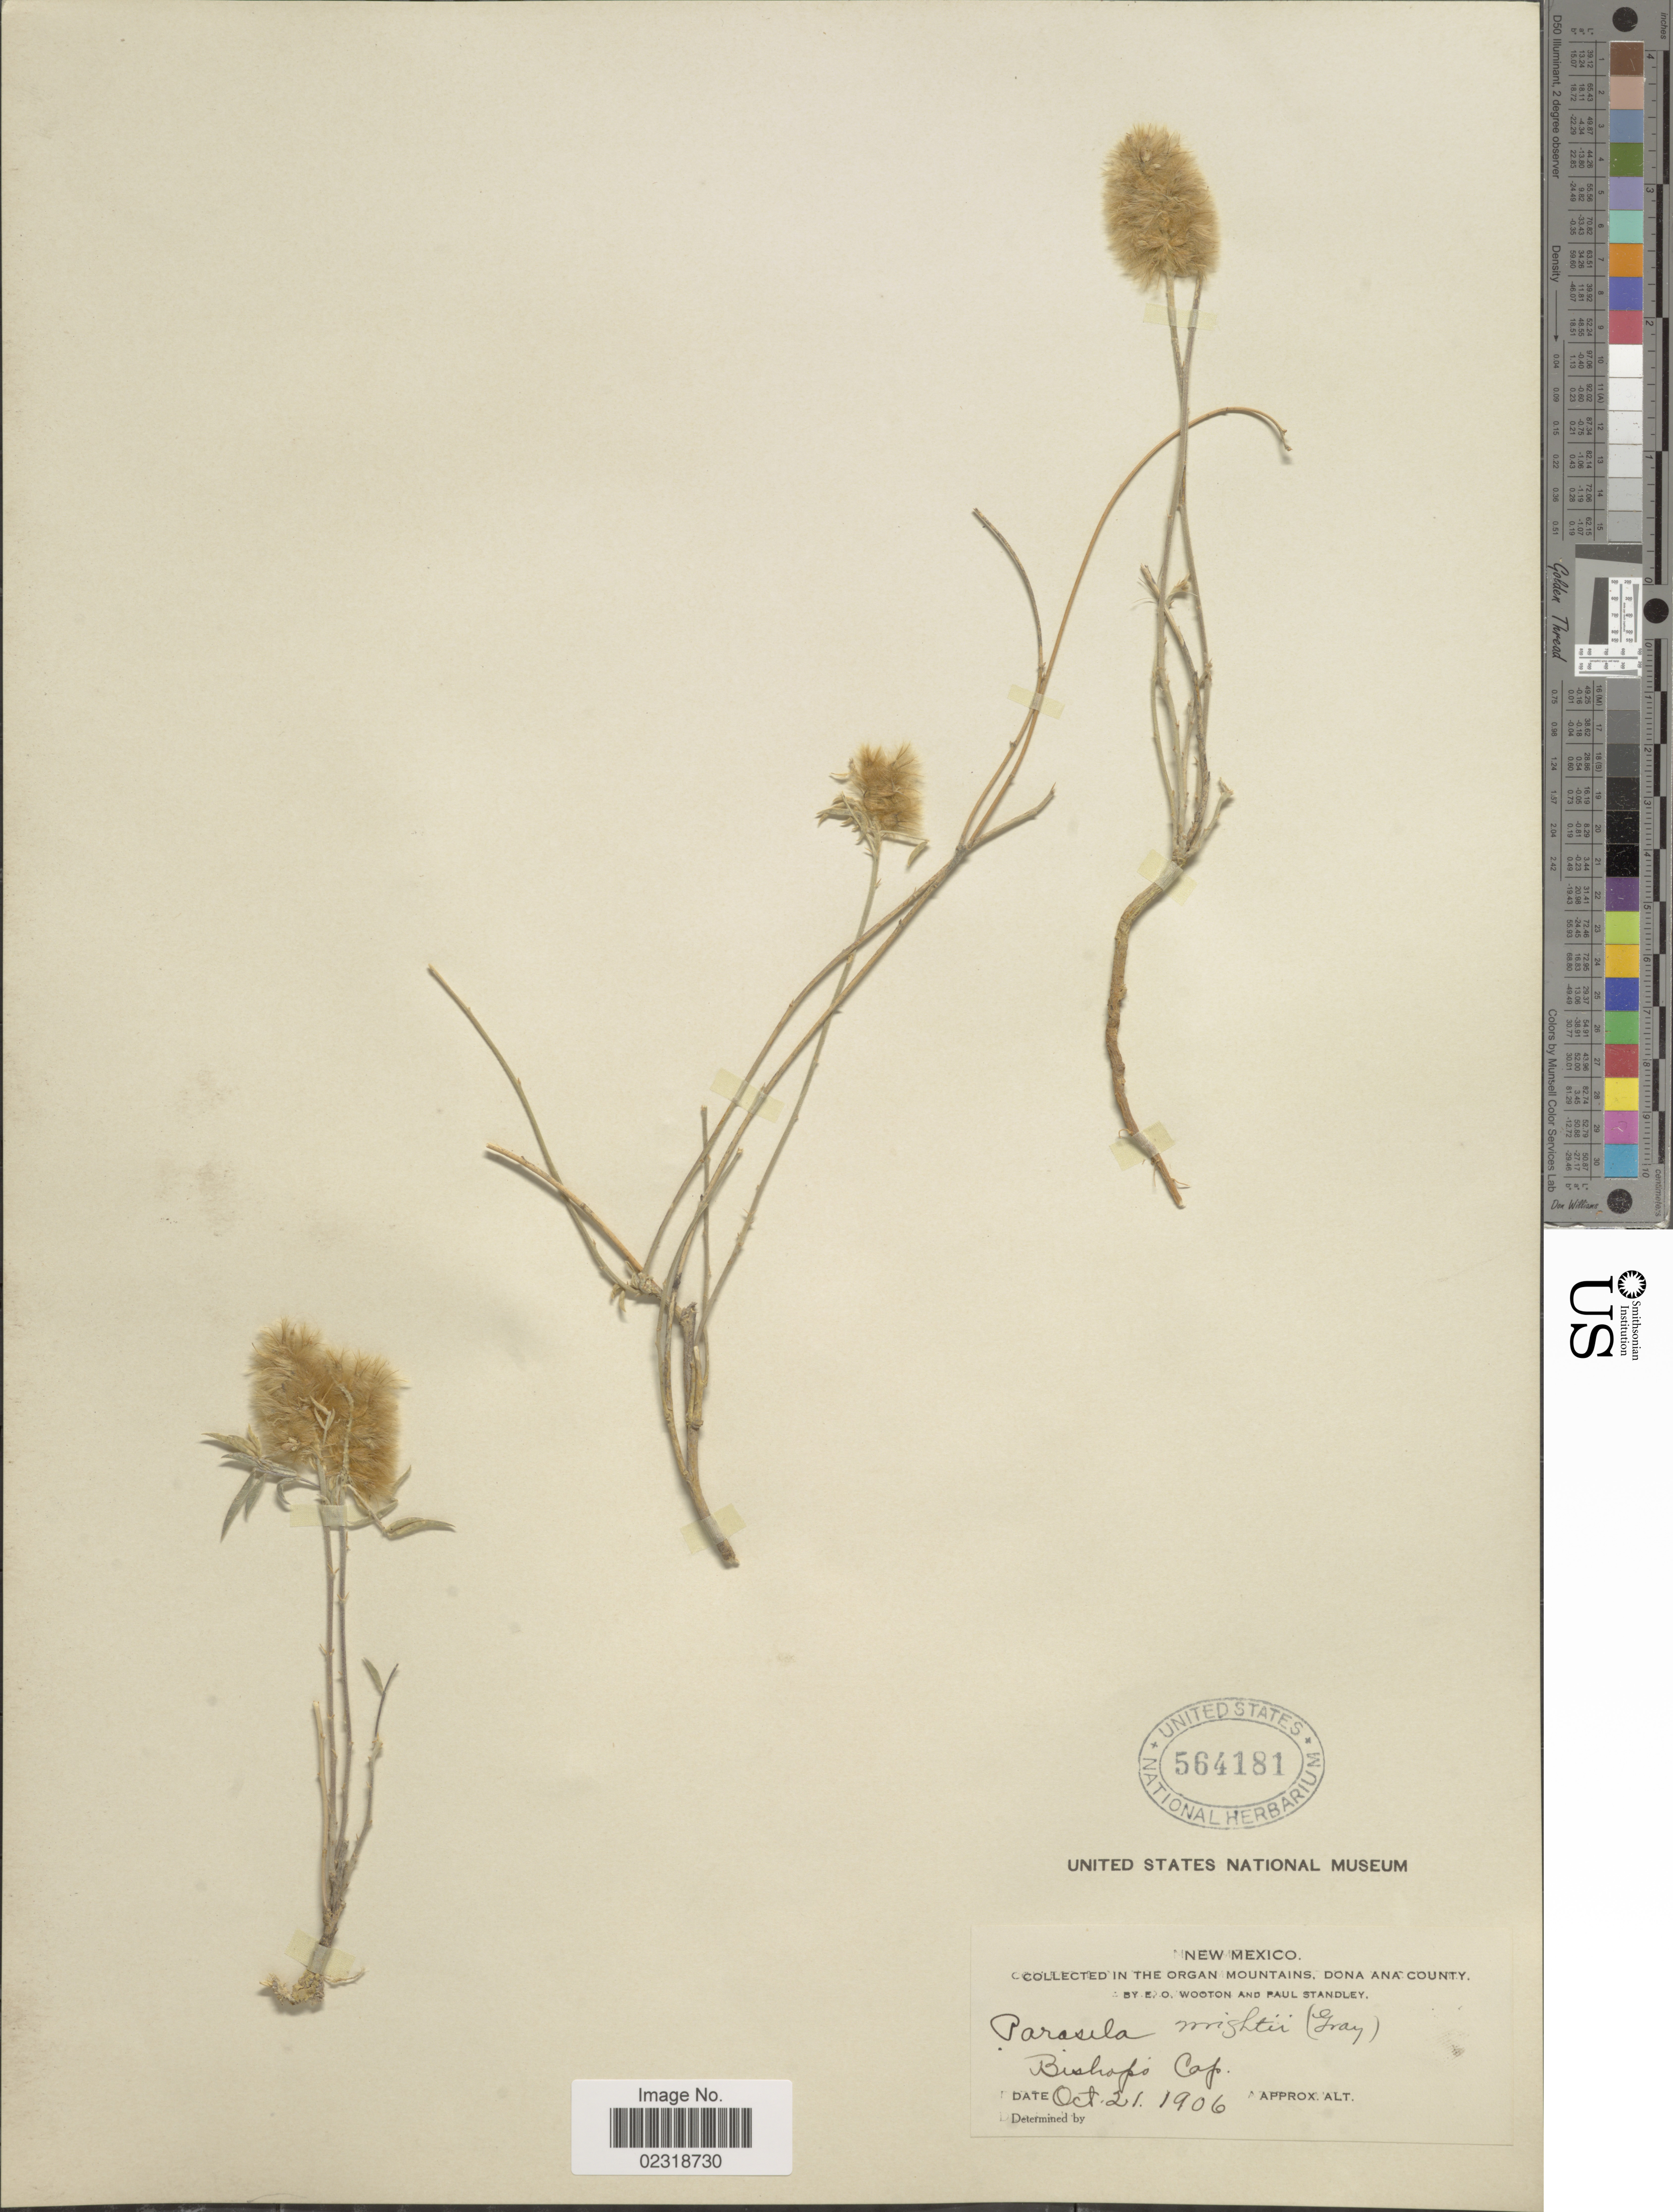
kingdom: Plantae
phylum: Tracheophyta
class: Magnoliopsida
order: Fabales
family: Fabaceae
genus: Dalea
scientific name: Dalea wrightii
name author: A. Gray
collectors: E. O. Wooton & P. C. Standley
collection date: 1906-10-21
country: United States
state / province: New Mexico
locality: In the Organ Mountains, Dona Ana County, Bishop's Cap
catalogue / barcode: US 564181